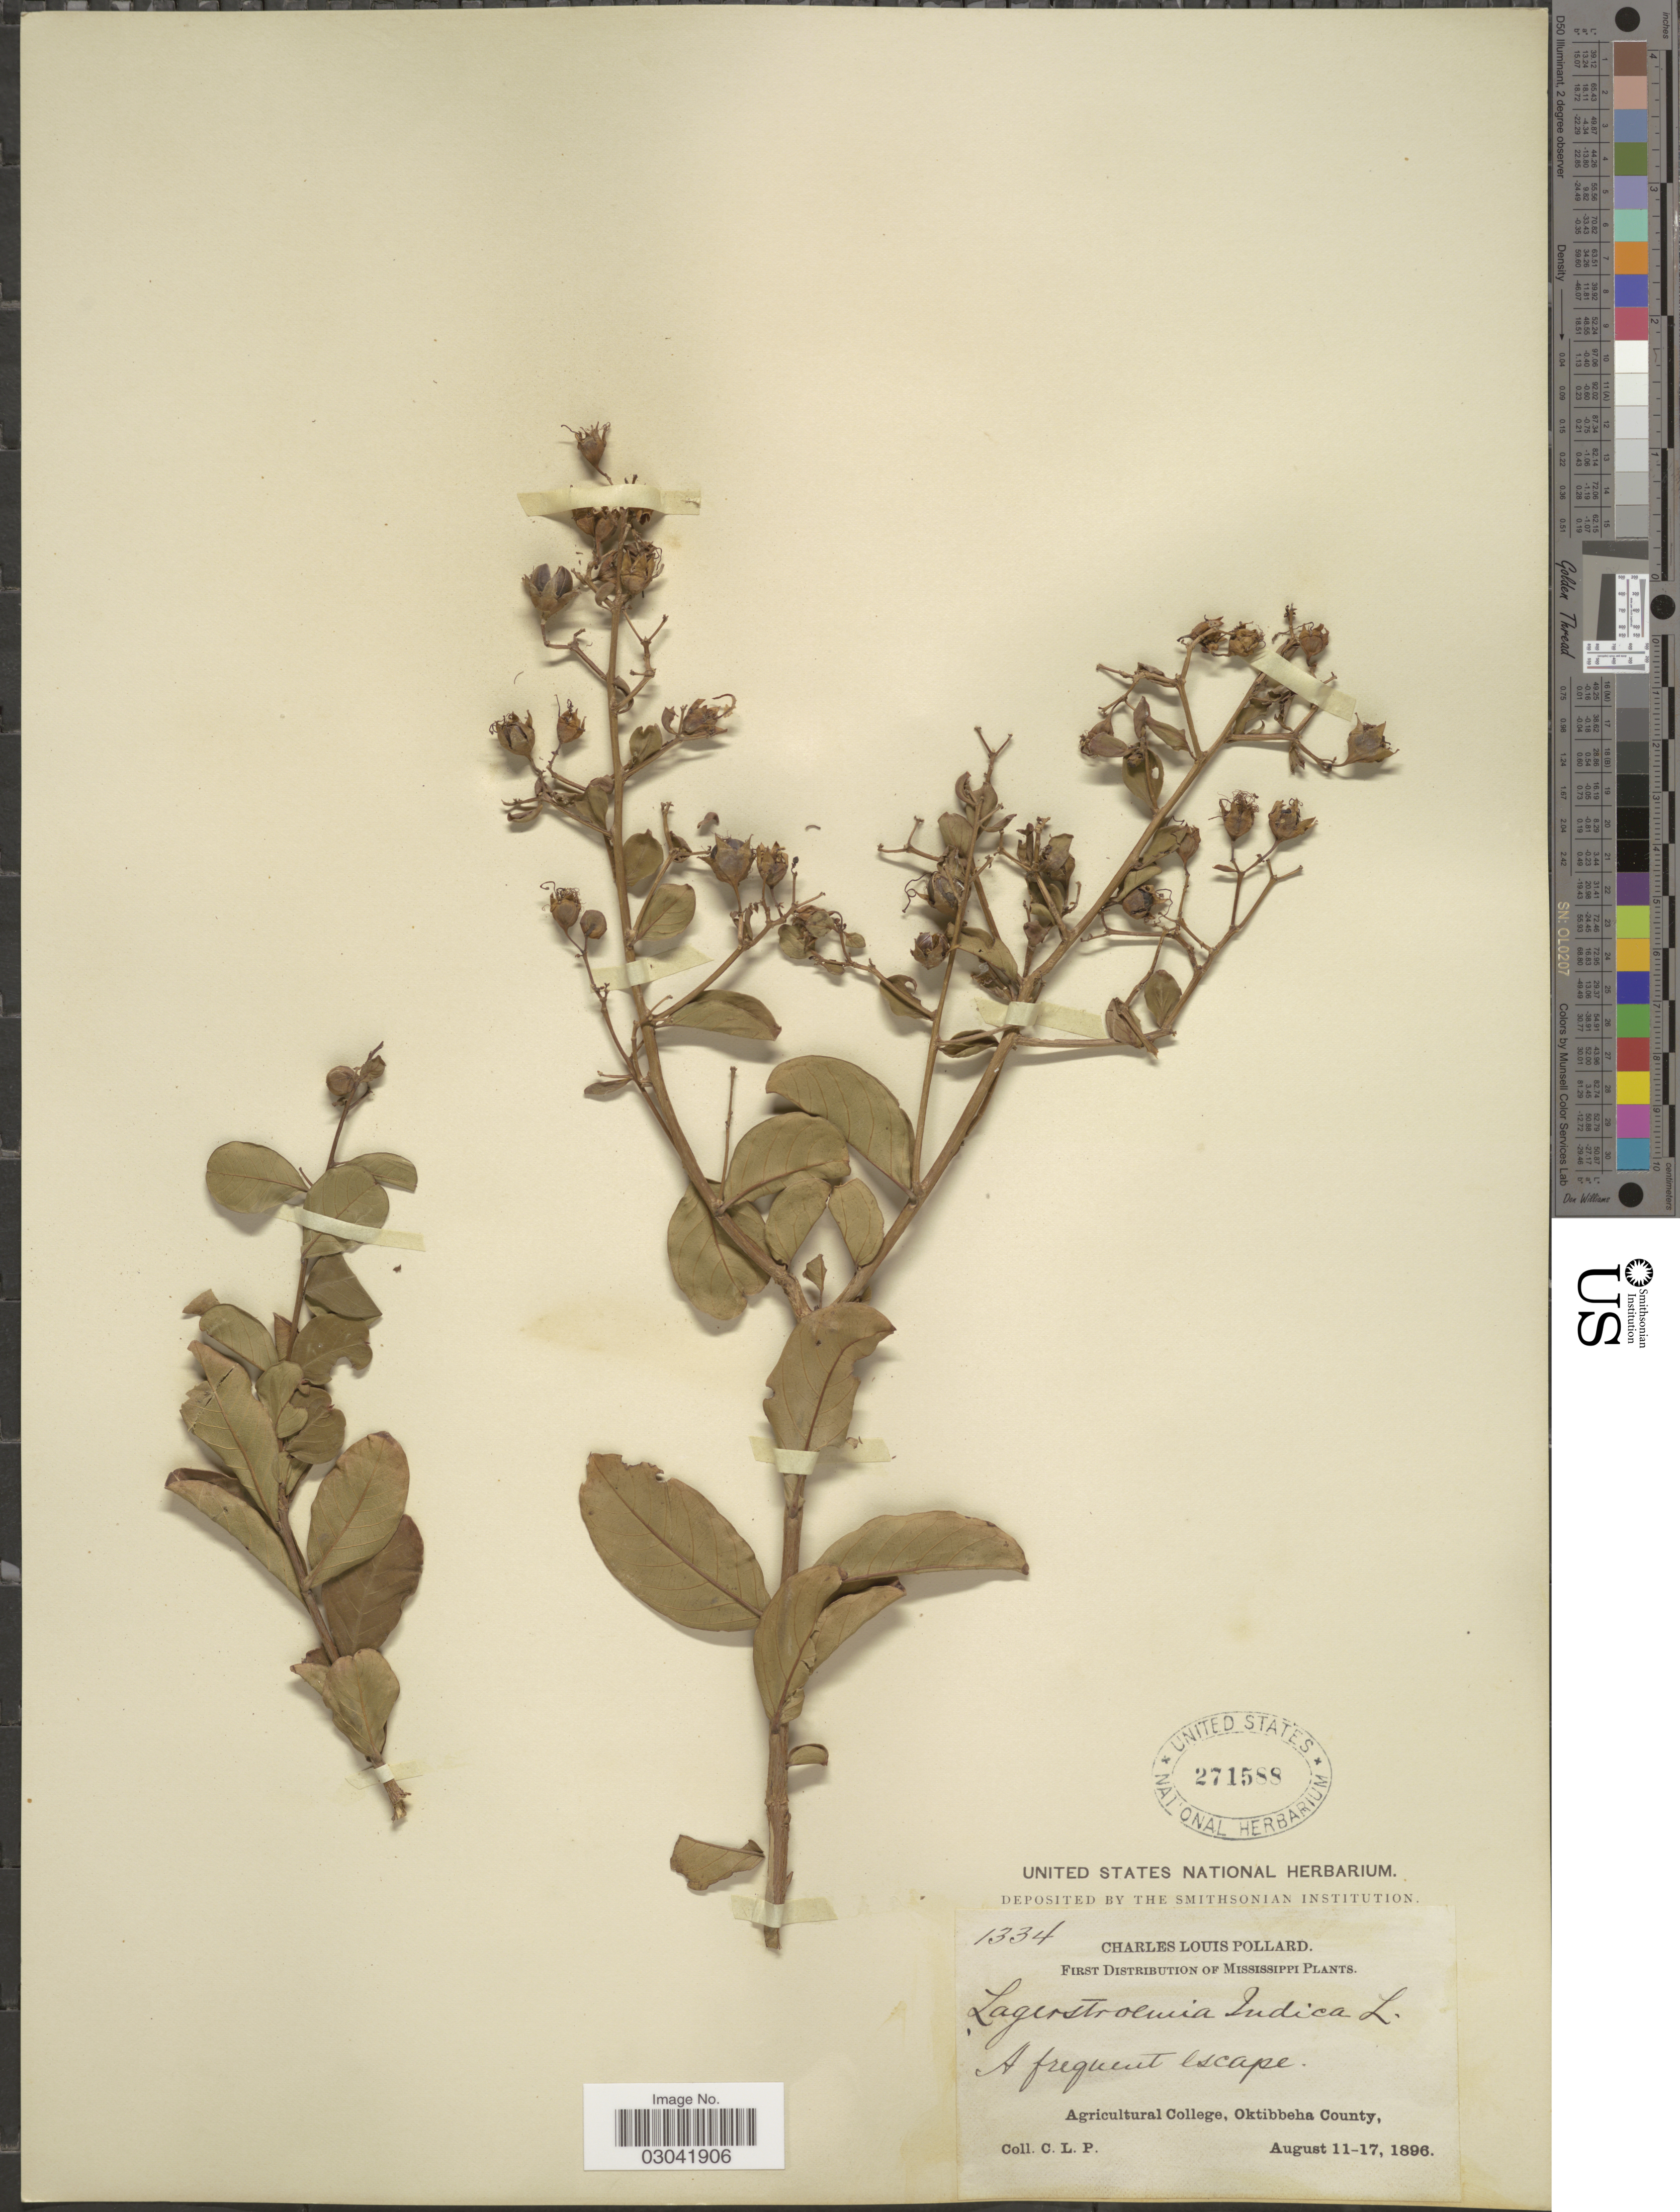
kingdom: Plantae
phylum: Tracheophyta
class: Magnoliopsida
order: Myrtales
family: Lythraceae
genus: Lagerstroemia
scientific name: Lagerstroemia indica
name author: L.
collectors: C. L. Pollard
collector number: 1334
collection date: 1896-08-11/1896-08-17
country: United States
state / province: Mississippi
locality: Agricultural College, Oktibbeha County.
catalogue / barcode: US 271588